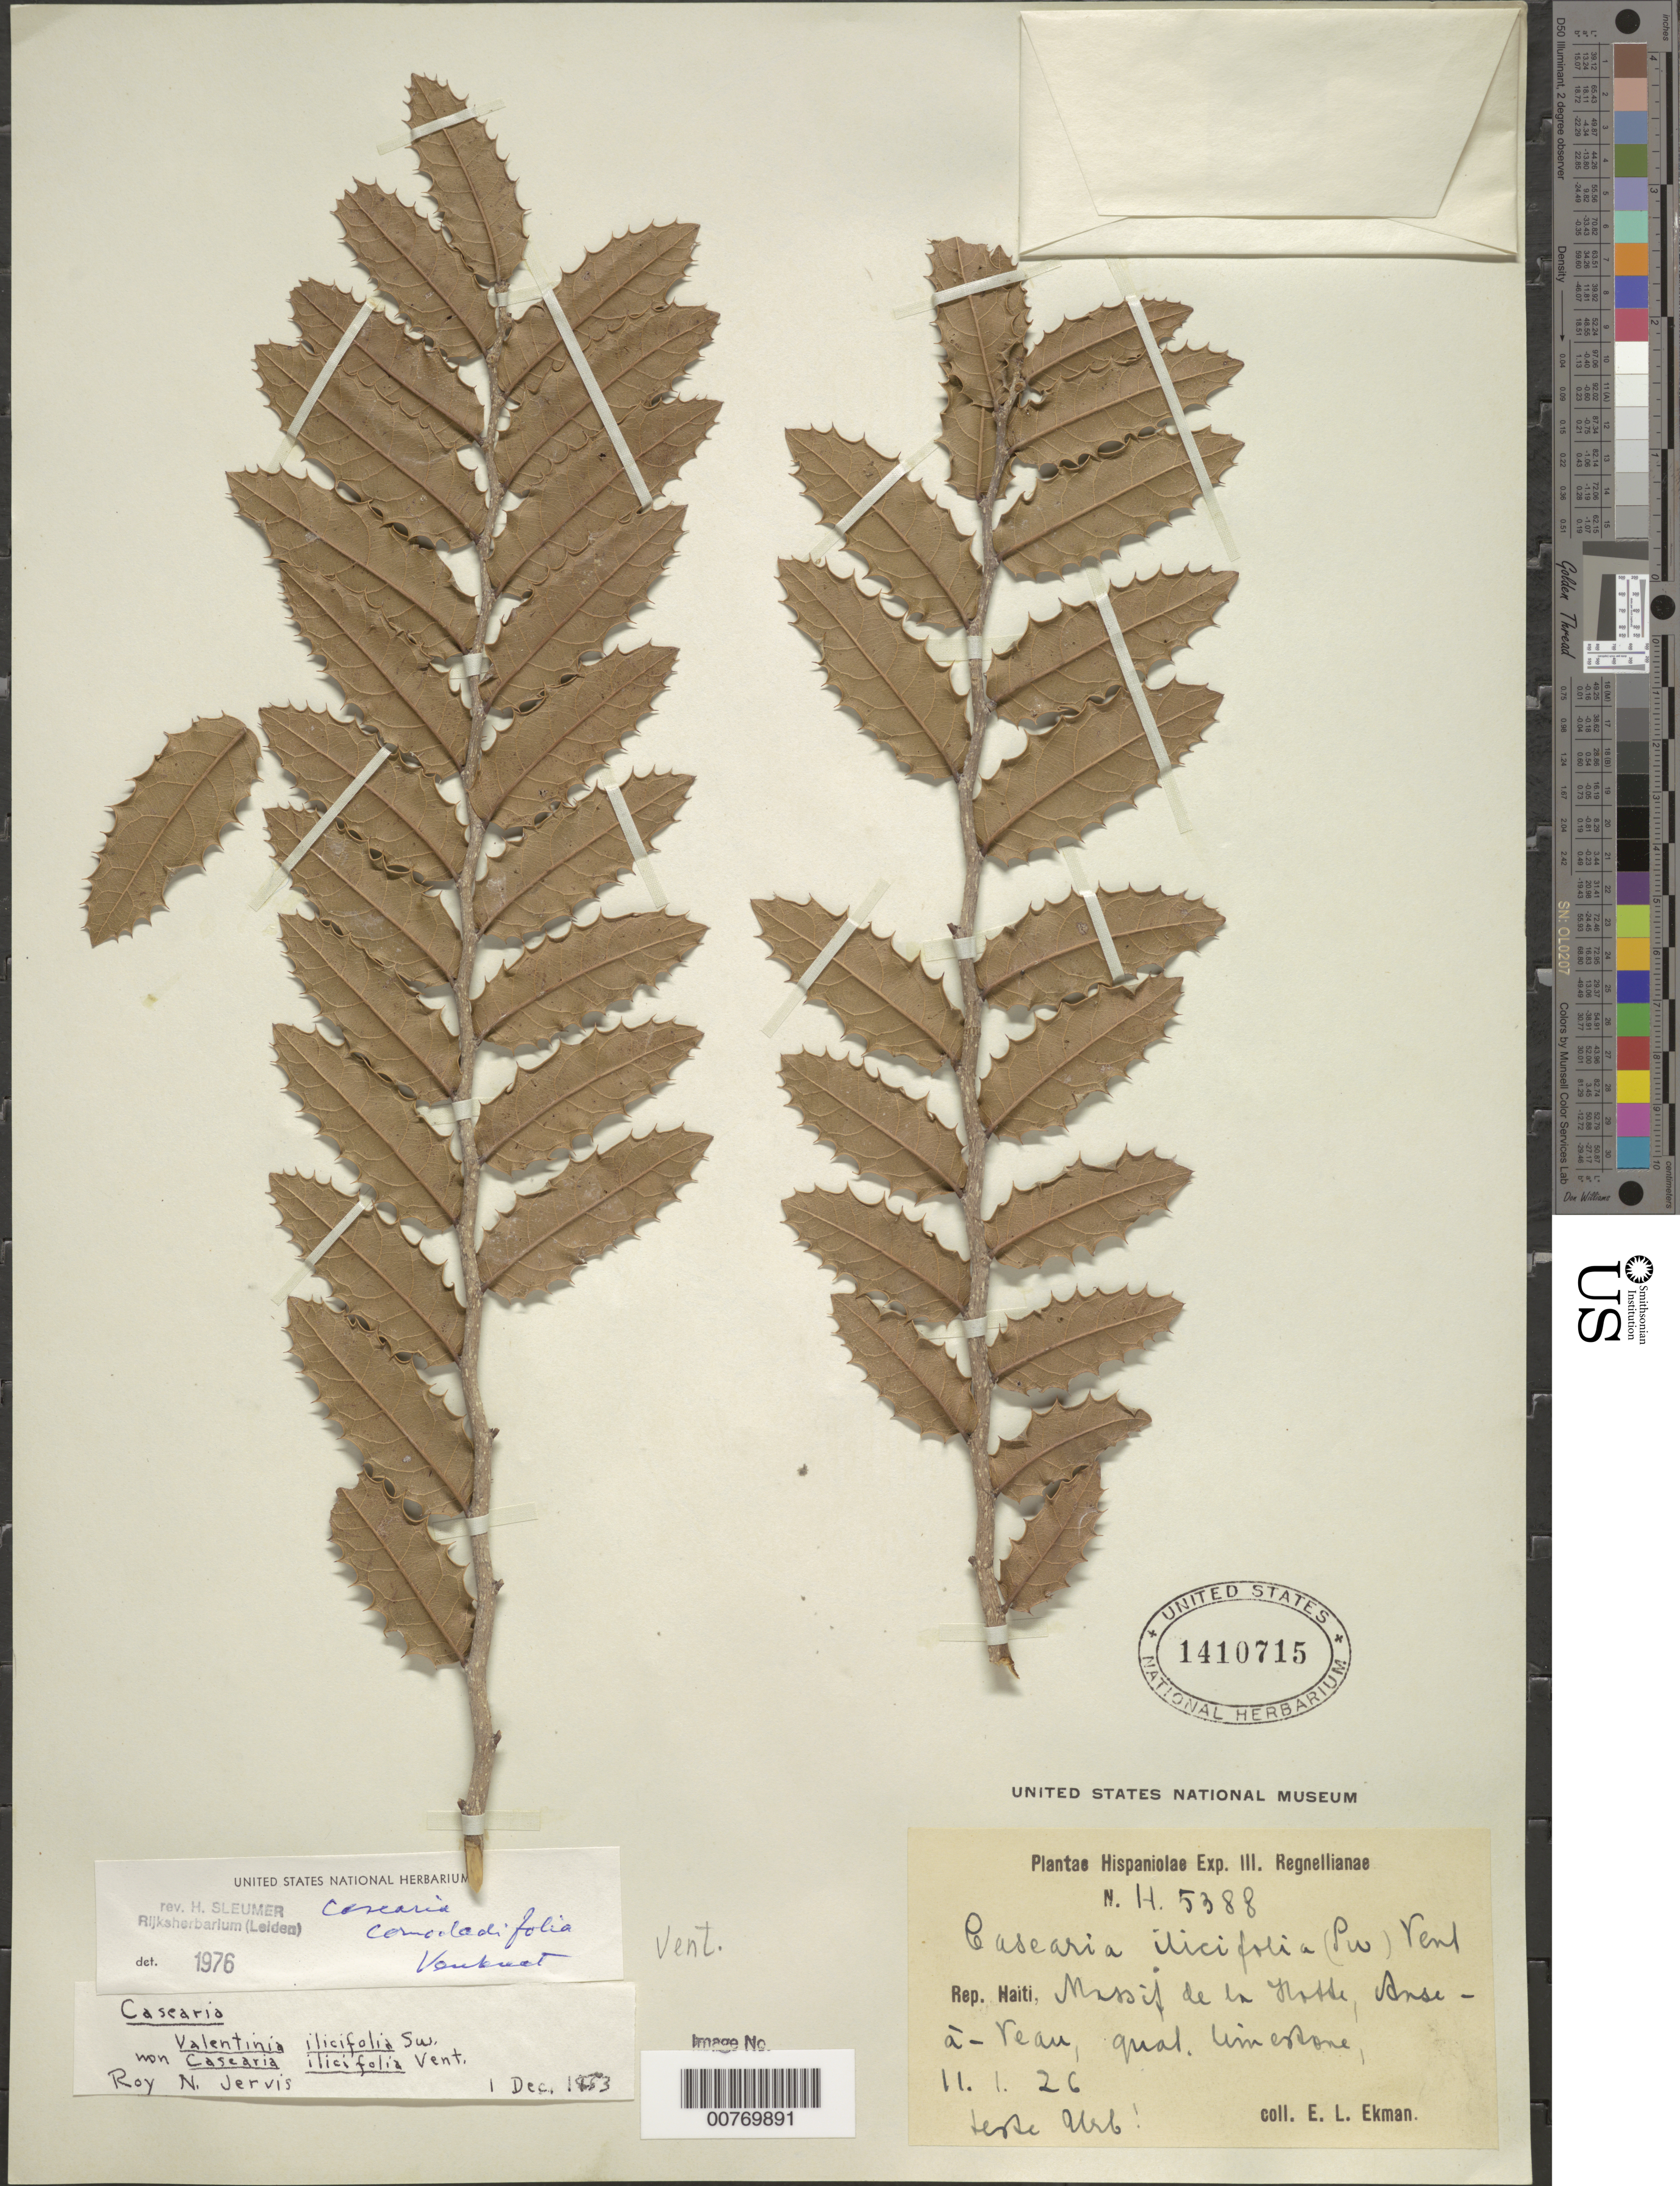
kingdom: Plantae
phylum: Tracheophyta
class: Magnoliopsida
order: Malpighiales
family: Salicaceae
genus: Casearia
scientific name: Casearia comocladifolia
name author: Vent.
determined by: Sleumer, H. O.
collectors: E. L. Ekman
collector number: H 5388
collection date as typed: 11 Jan 1926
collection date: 1926-01-11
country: Haiti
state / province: Sud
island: Hispaniola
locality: Massif de la Hotte, Anse-ã-Reau.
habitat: Limestone.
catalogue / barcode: US 1410715